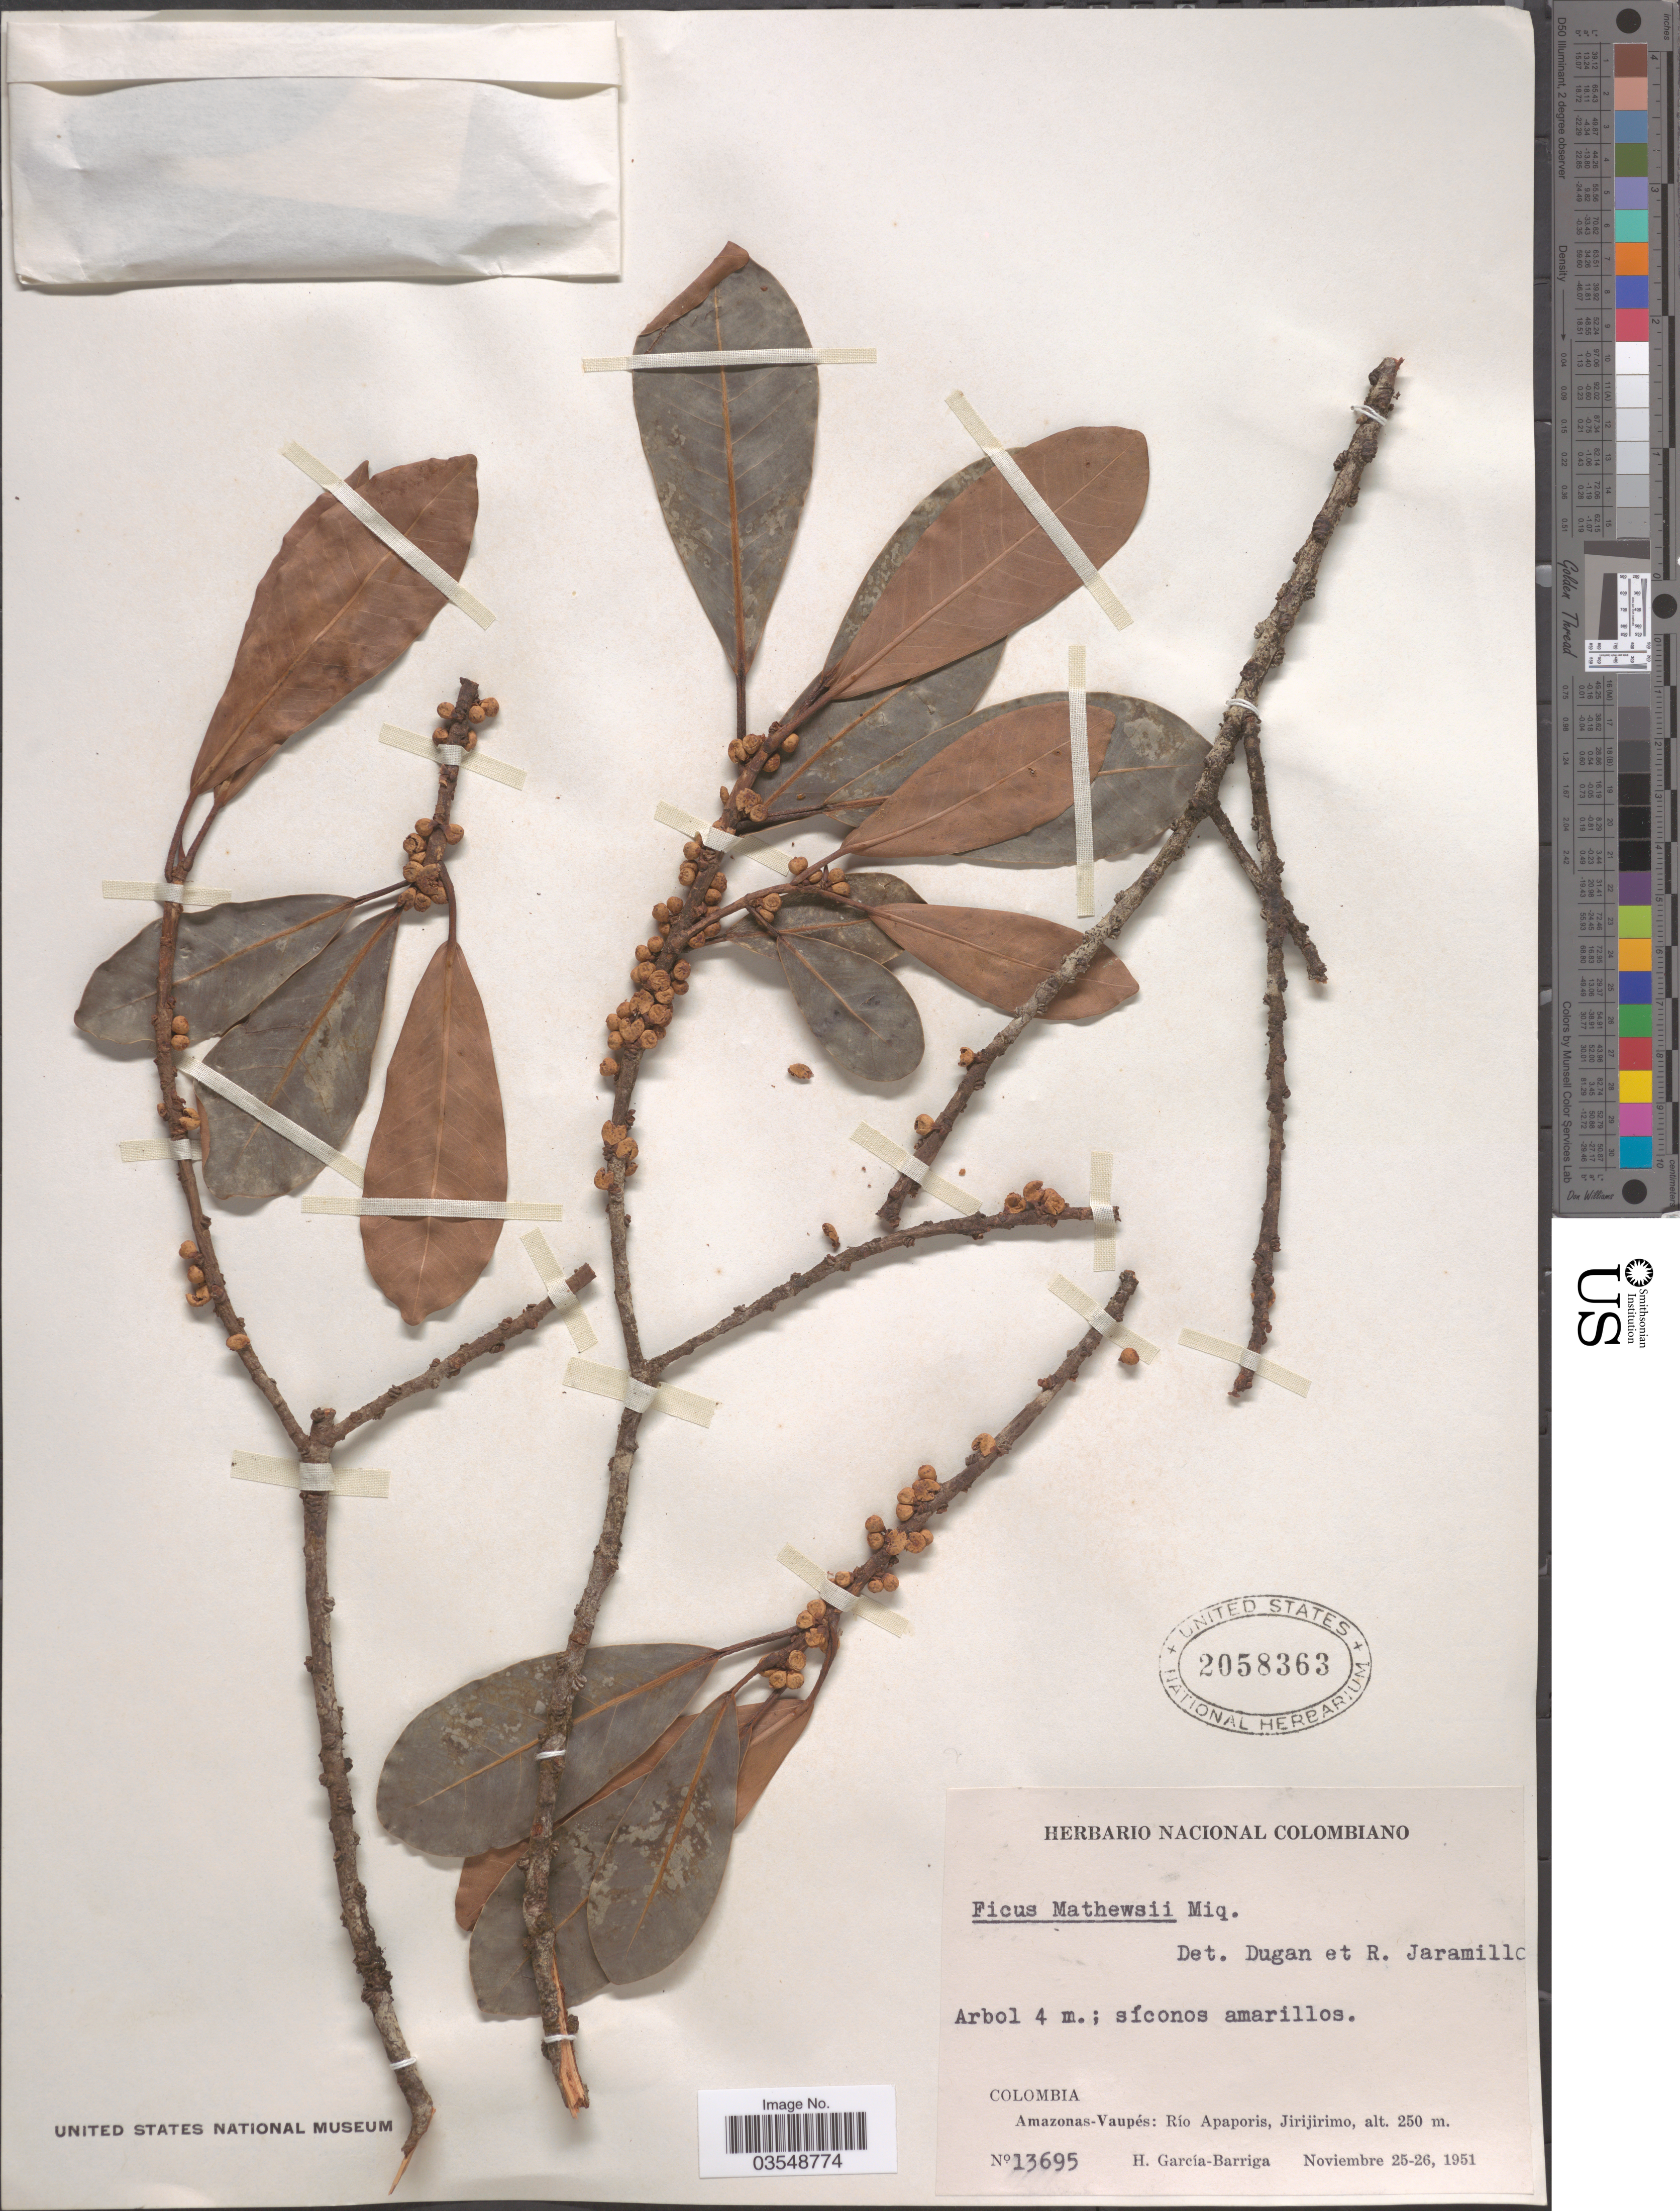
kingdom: Plantae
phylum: Tracheophyta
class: Magnoliopsida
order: Rosales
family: Moraceae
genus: Ficus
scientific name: Ficus mathewsii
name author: (Miq.) Miq.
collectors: H. García Barriga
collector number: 13695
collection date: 1951-11-25/1951-11-26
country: Colombia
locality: Amazonas- Vaupés: Río Apaporis, Jirijirimo.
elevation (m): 250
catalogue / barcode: US 2058363